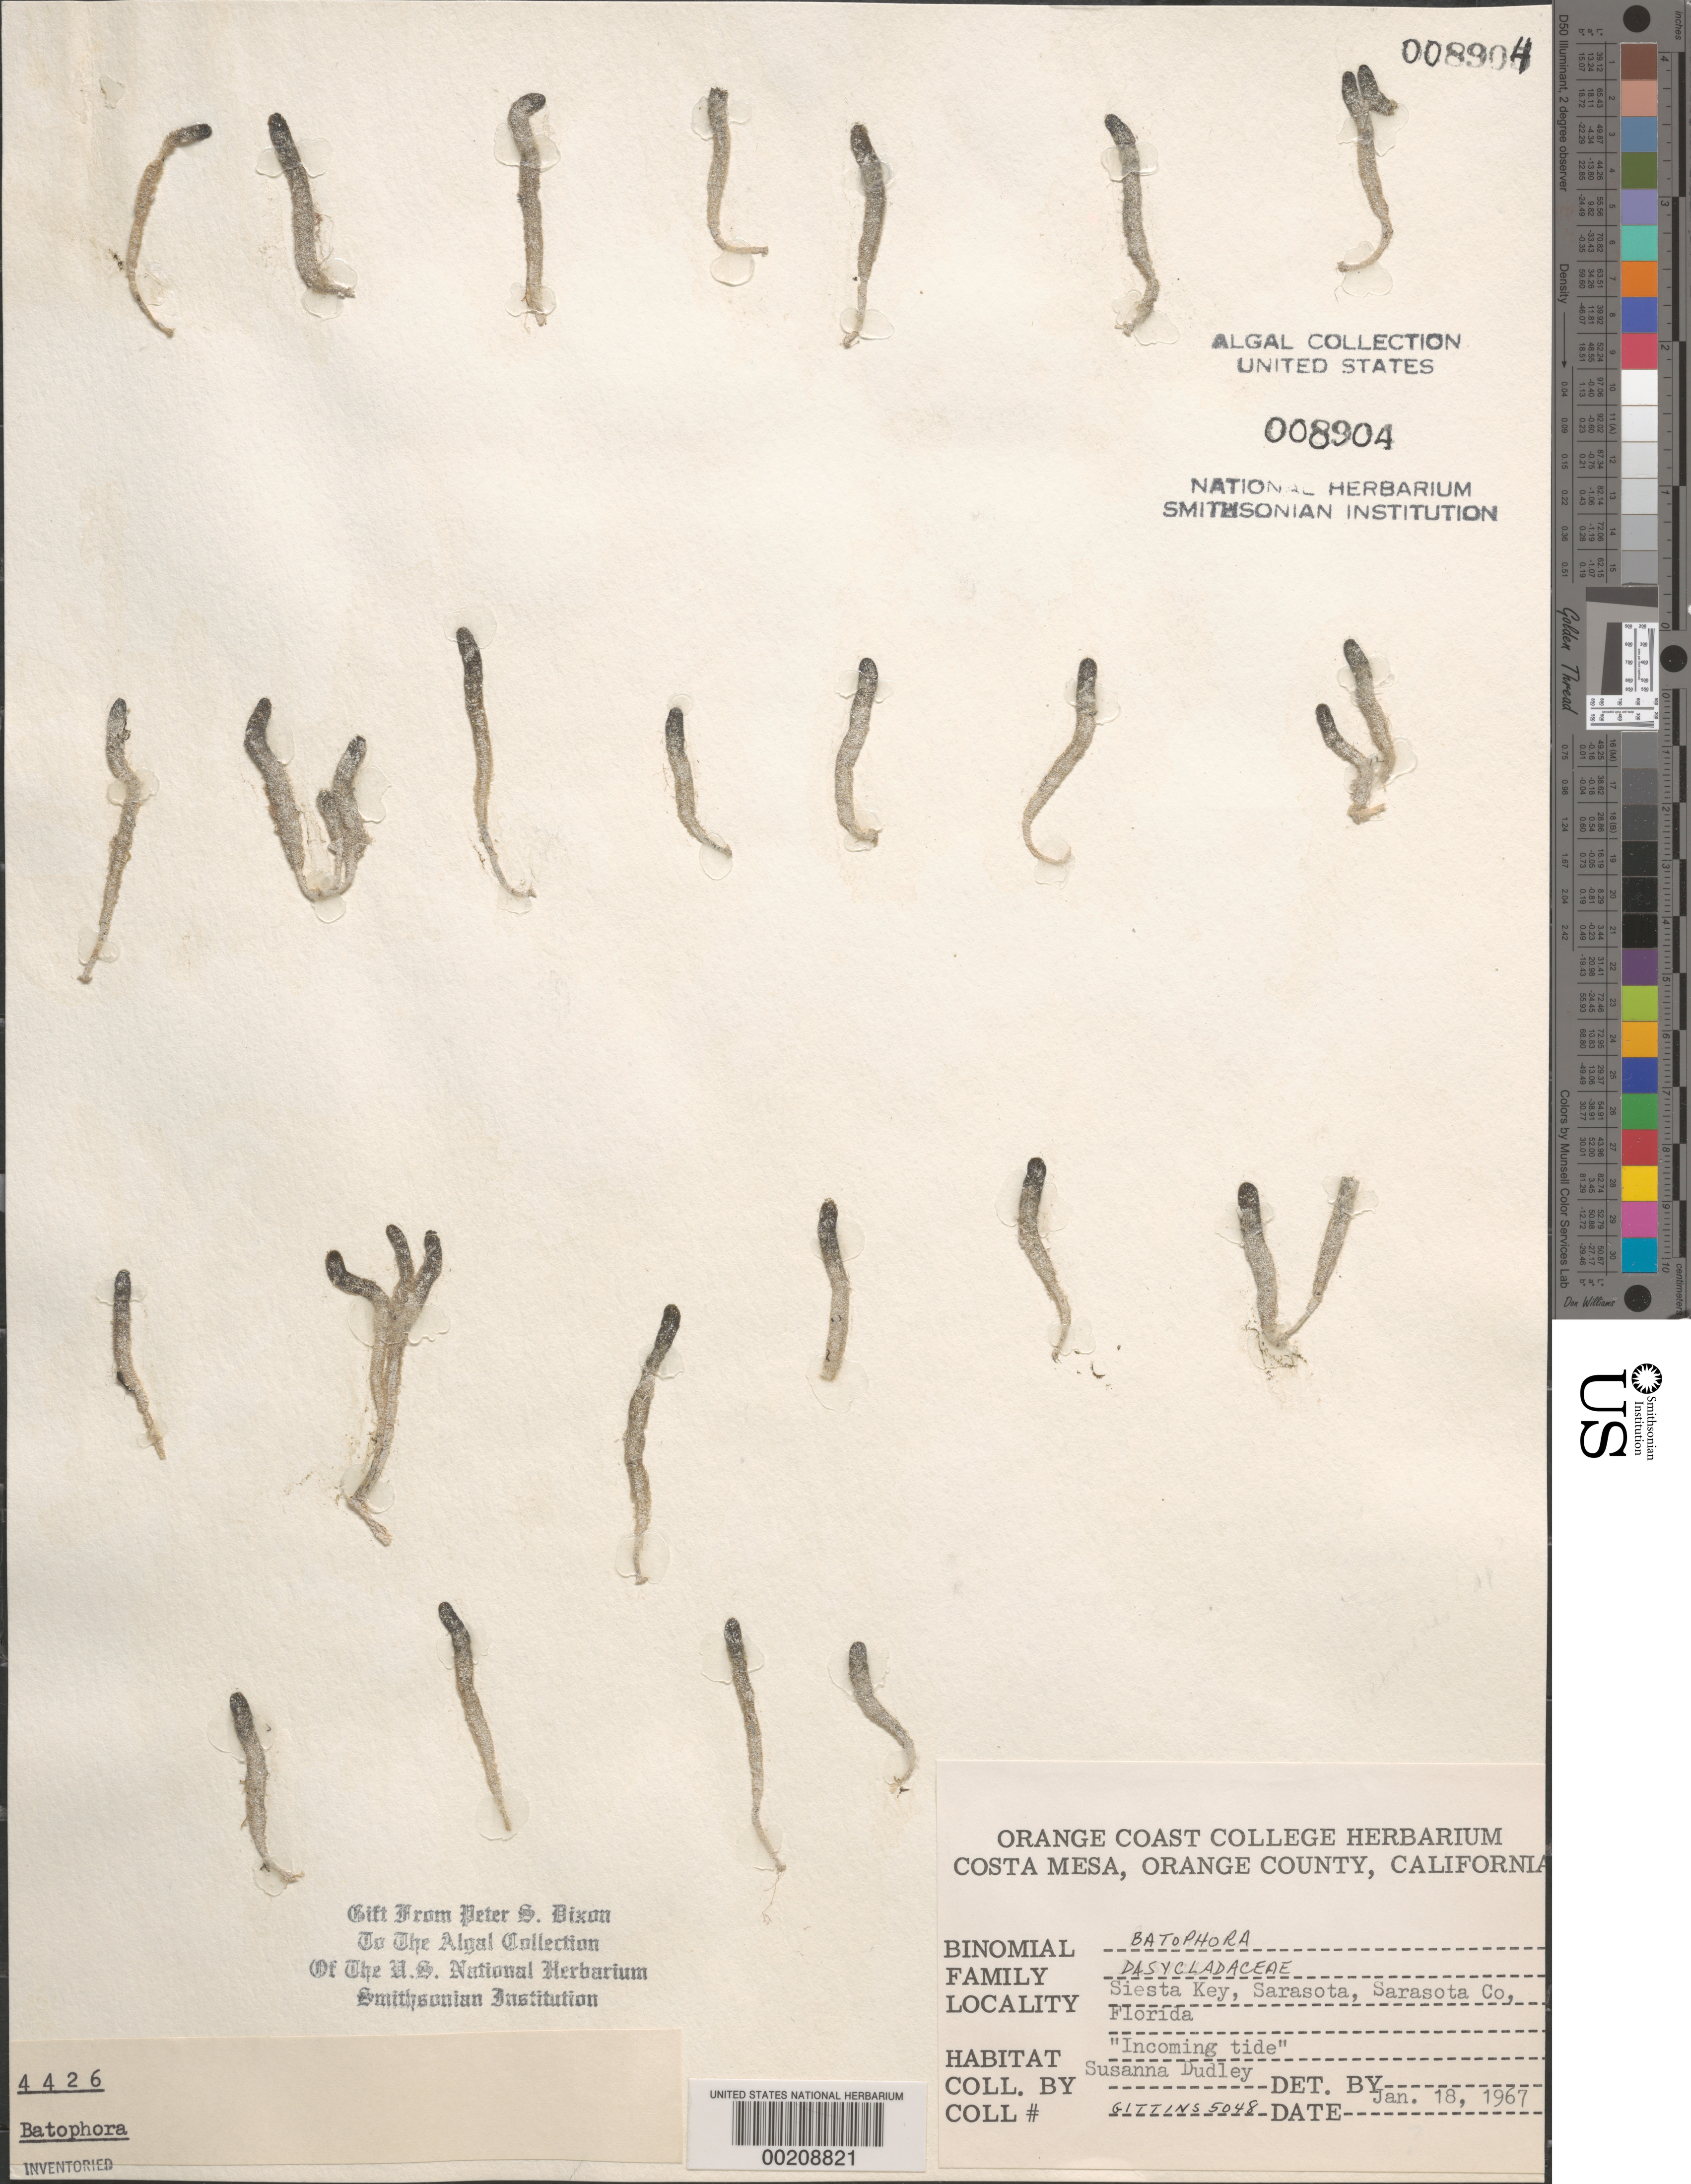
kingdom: Plantae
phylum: Chlorophyta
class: Ulvophyceae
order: Dasycladales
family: Dasycladaceae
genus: Batophora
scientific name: Batophora sp.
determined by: Dixon, P. S.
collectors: S. Dudley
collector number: BTG 5048 & PSD 4426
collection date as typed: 18 Jan 1967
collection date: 1967-01-18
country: United States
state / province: Florida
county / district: Sarasota County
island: Siesta Key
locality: Sarasota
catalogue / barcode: US 8904